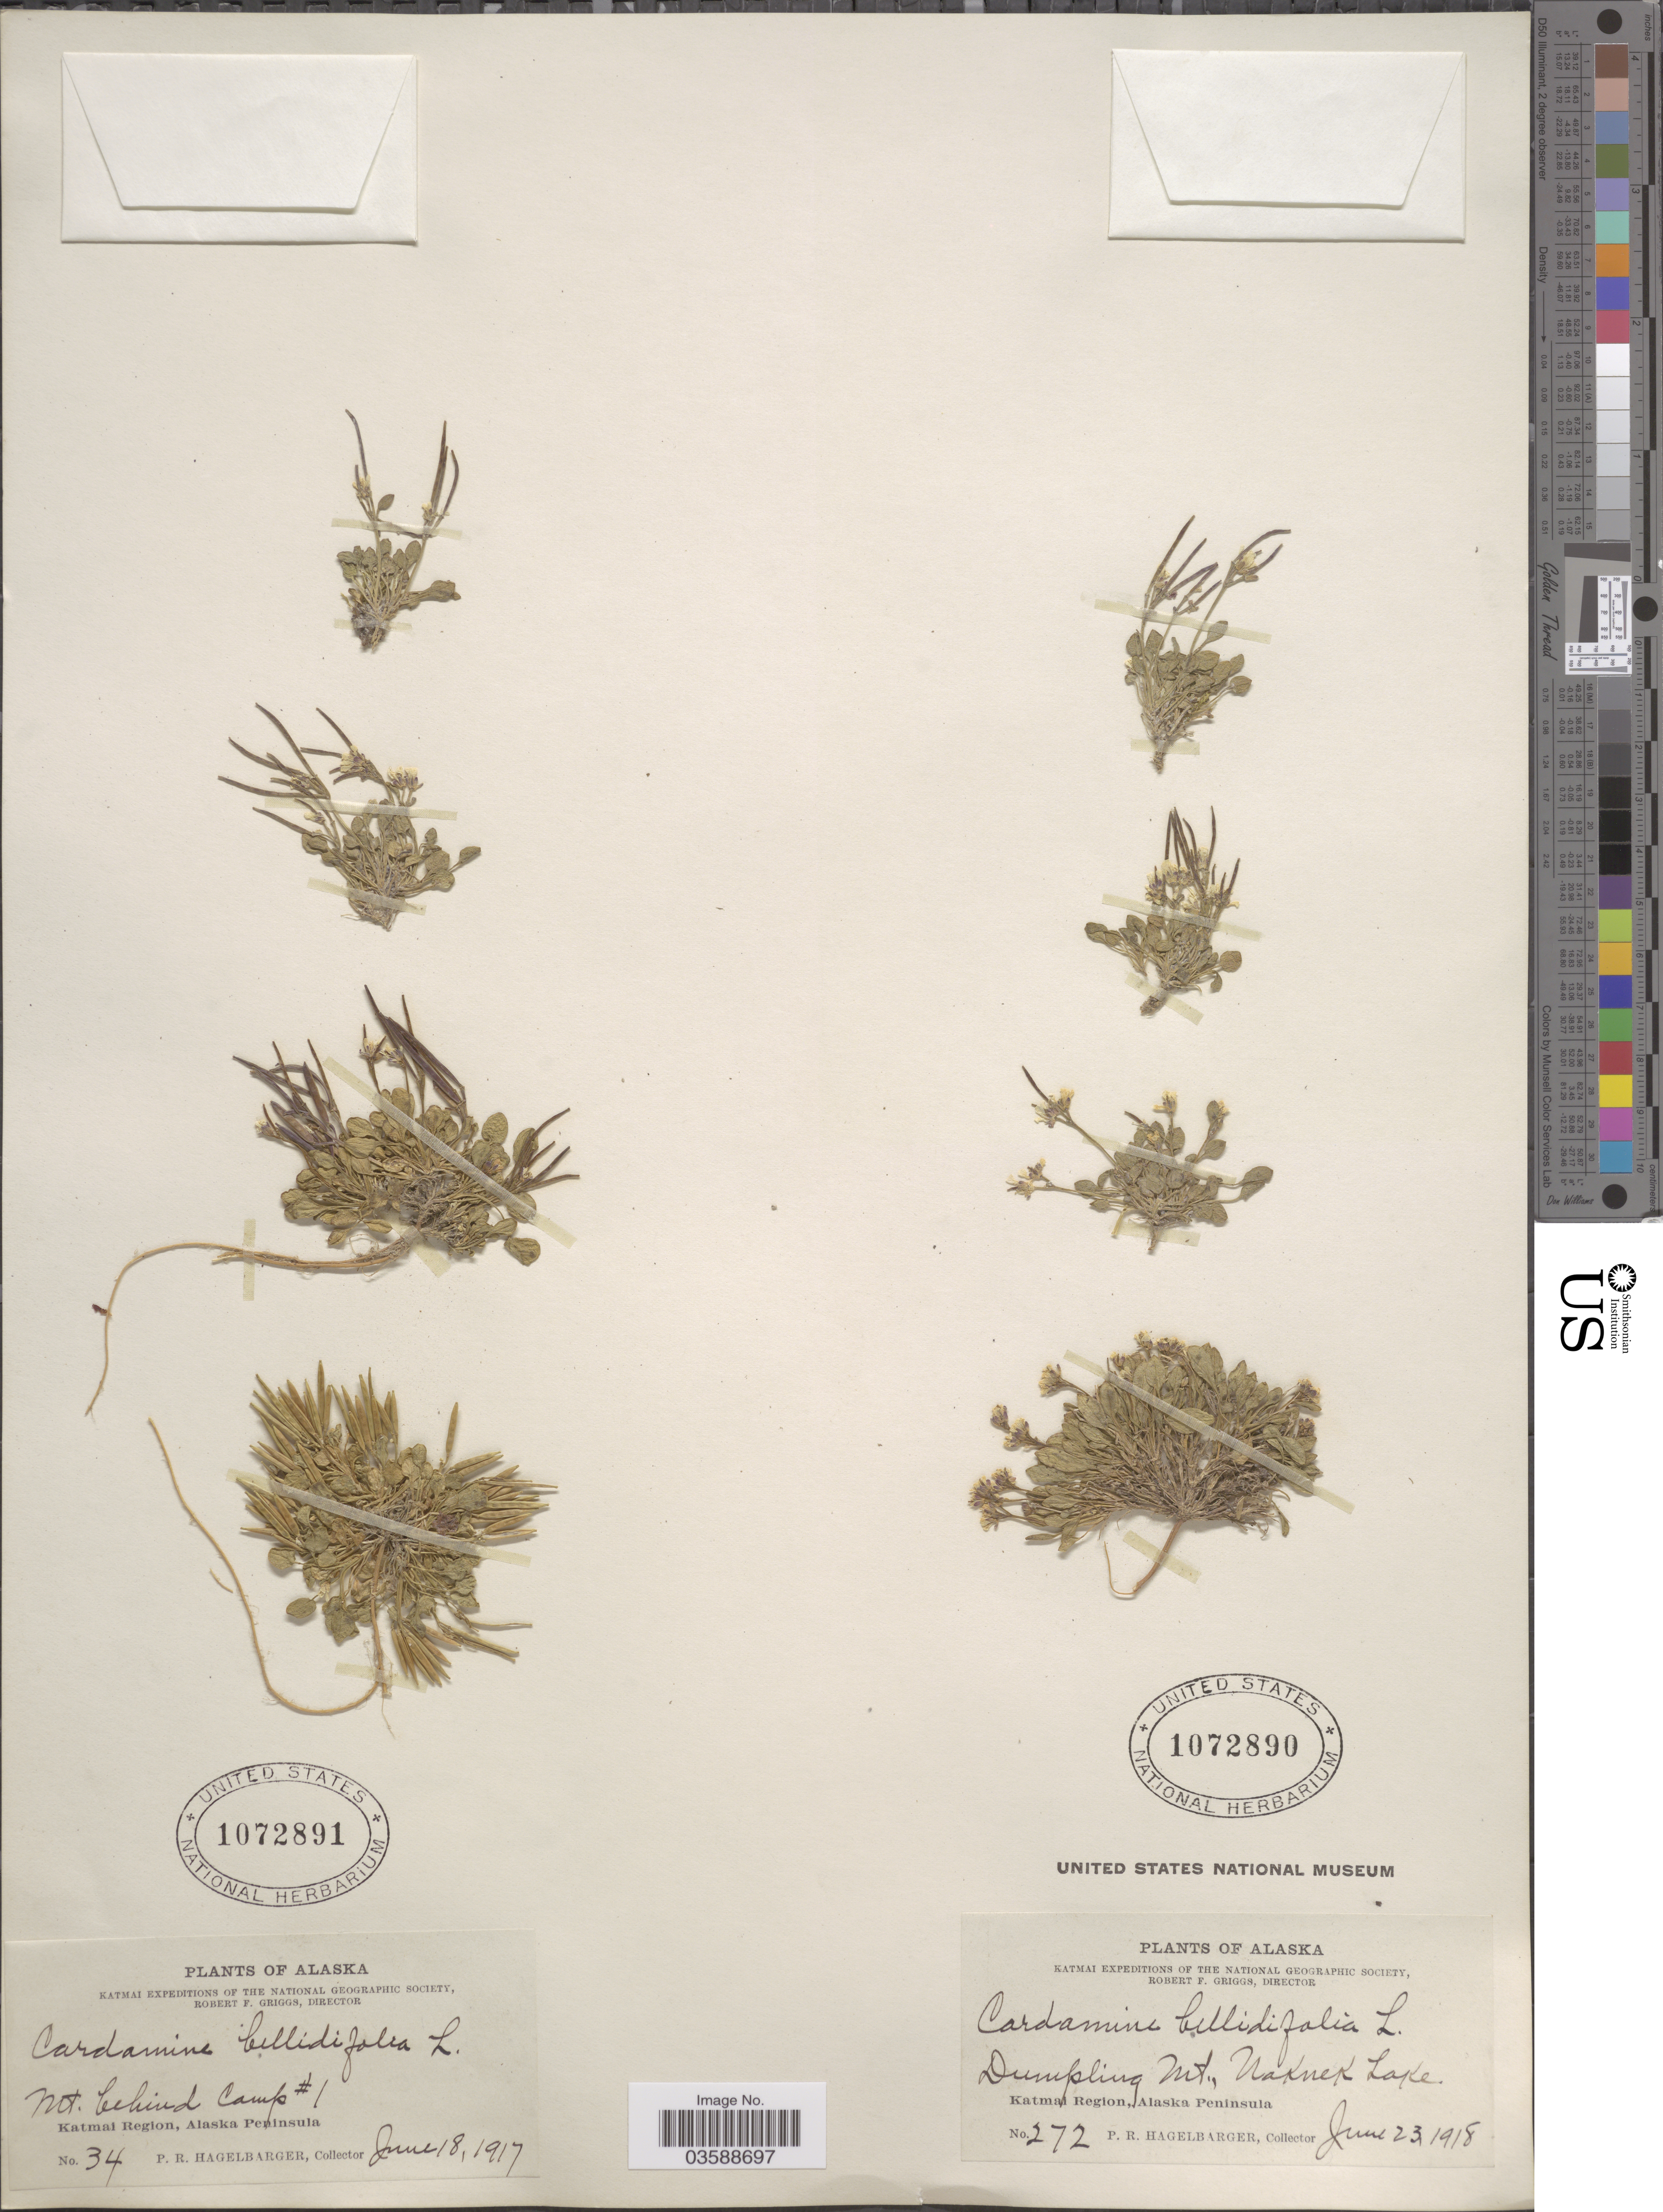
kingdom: Plantae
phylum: Tracheophyta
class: Magnoliopsida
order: Brassicales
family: Brassicaceae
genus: Cardamine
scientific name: Cardamine bellidifolia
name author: L.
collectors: P. Hagelbarger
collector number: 34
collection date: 1917-06-18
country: United States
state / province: Alaska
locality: Mt. behind Camp #1. Katmai Region, Alaska Peninsula.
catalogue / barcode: US 1072891